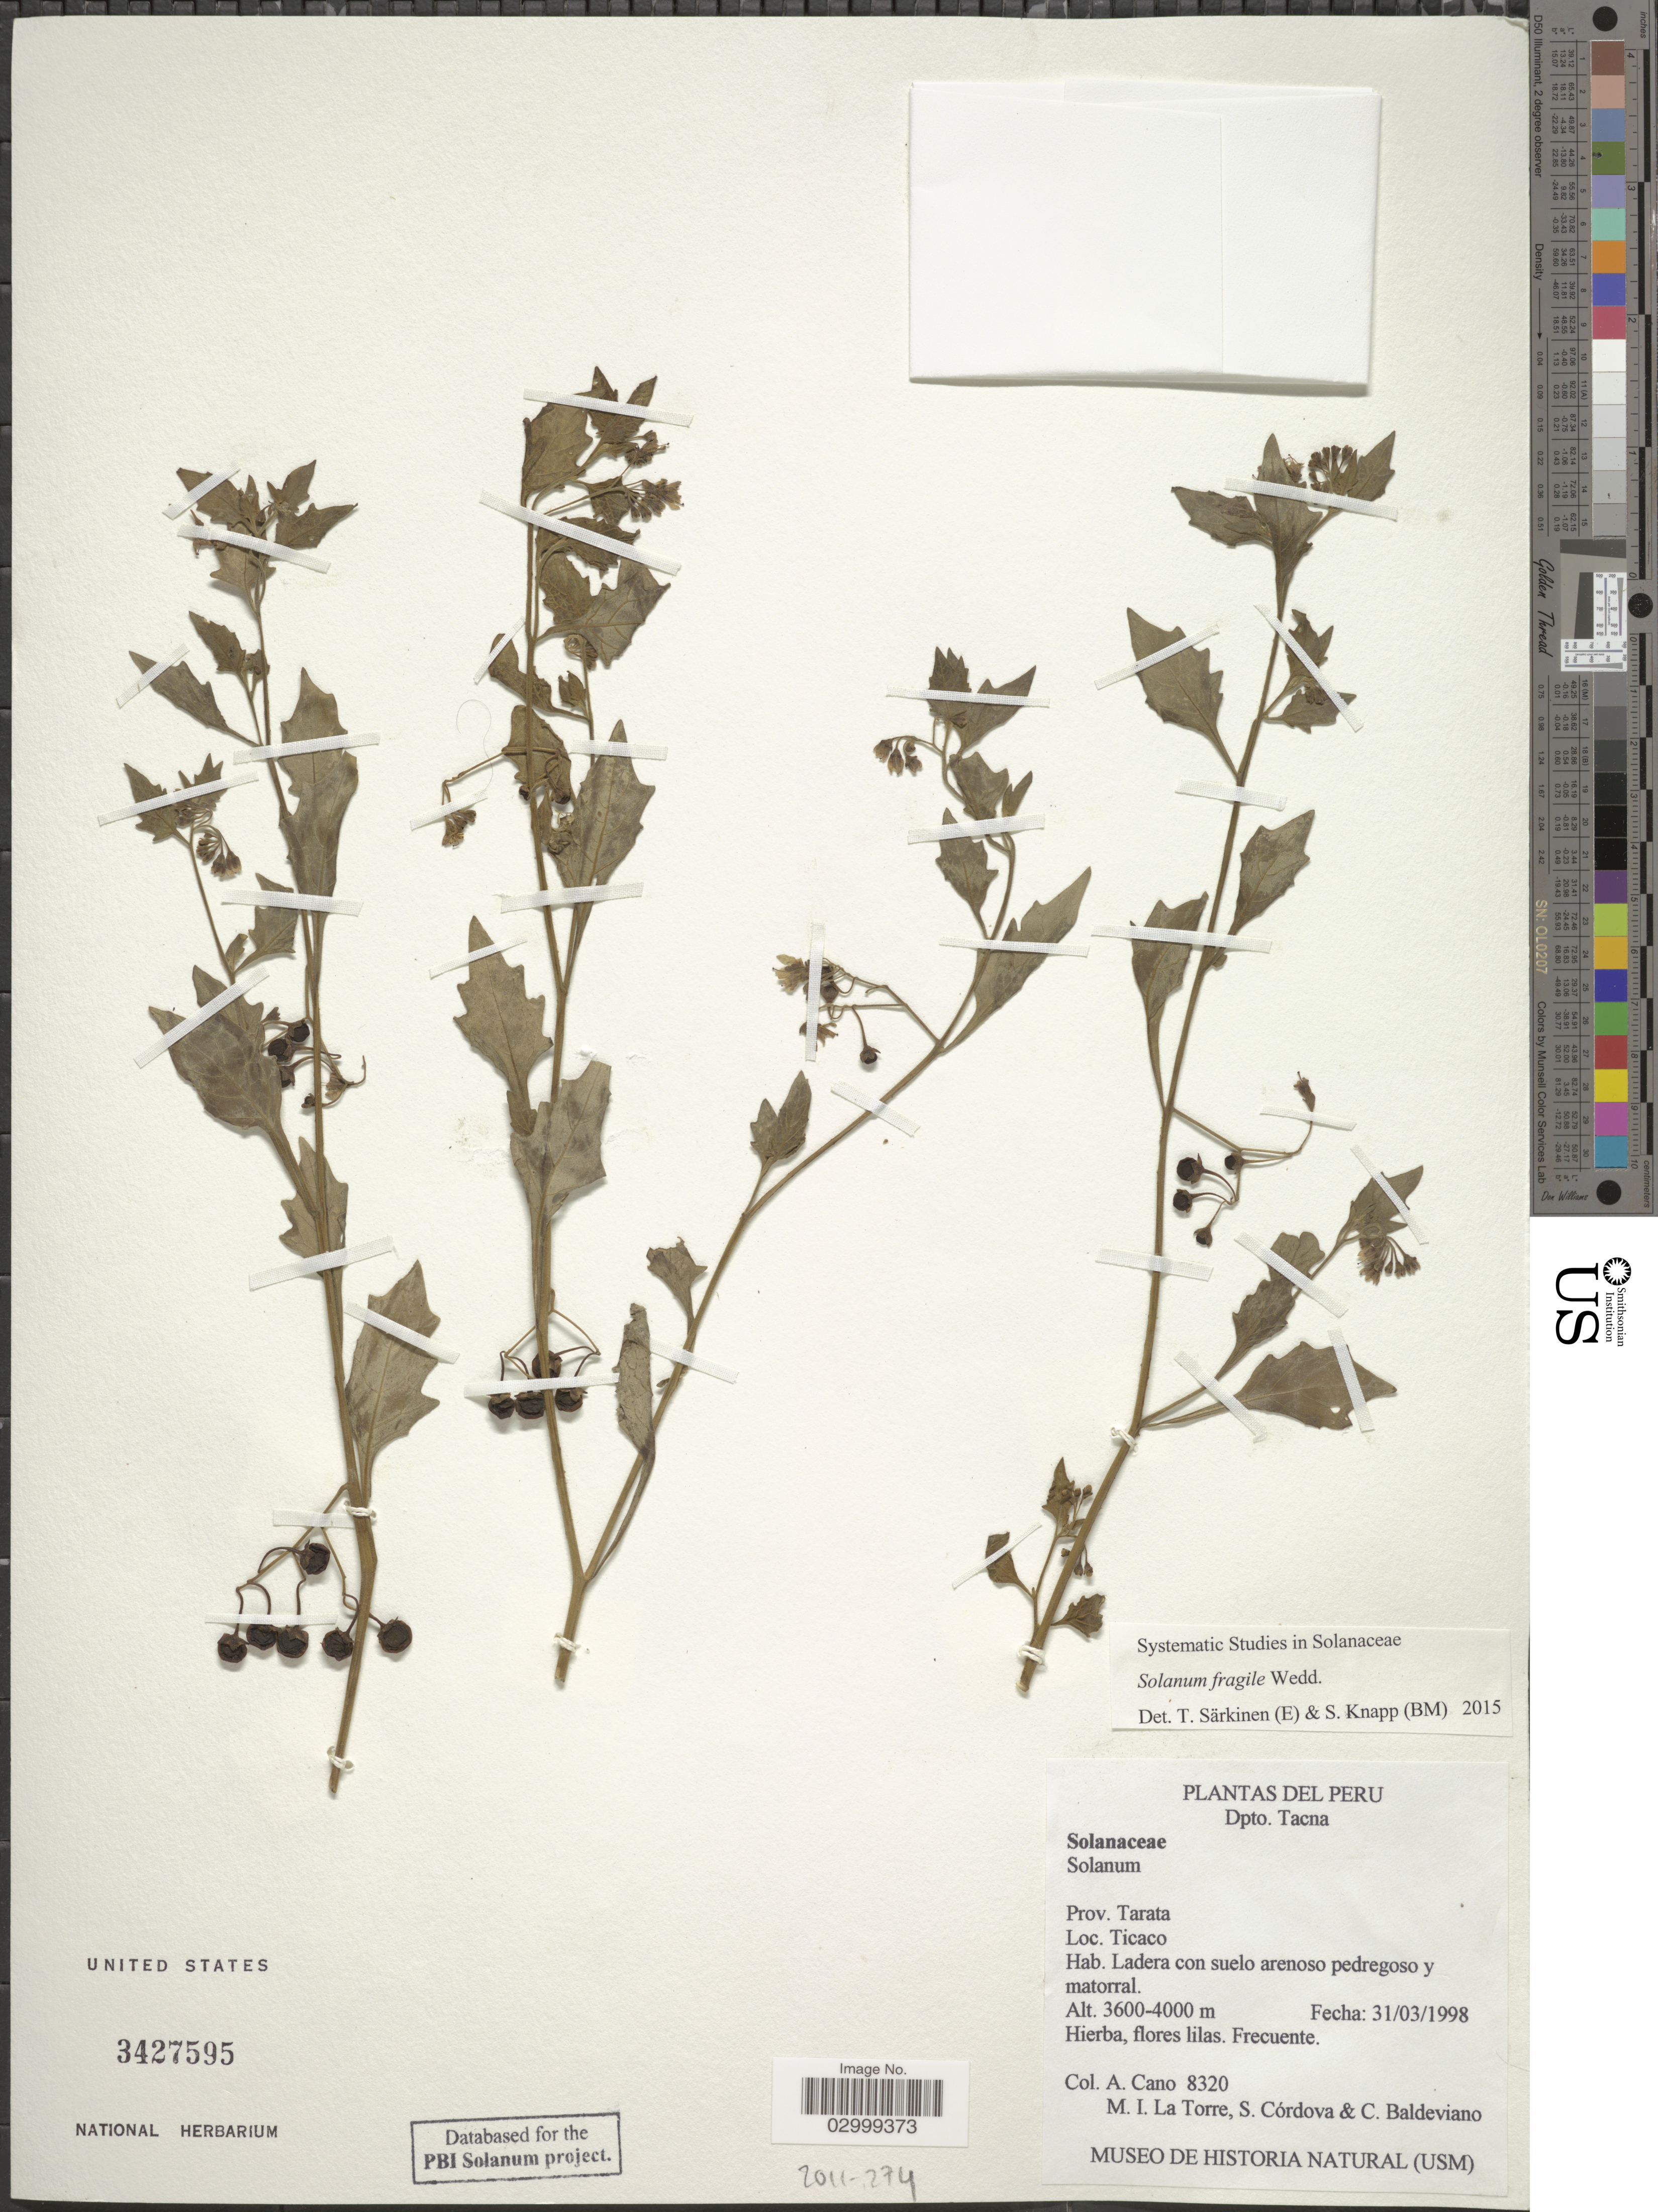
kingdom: Plantae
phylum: Tracheophyta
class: Magnoliopsida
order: Solanales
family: Solanaceae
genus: Solanum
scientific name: Solanum fragile C. Wright ex Griseb., nom. illeg.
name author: C. Wright ex Griseb.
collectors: A. Cano, M. La Torre, S. Cordova & C. Baldeviano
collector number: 8320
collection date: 1998-03-31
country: Peru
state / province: Tacna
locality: Dpto. Tacna, Prov. Tarata, Ticaco.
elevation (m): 3600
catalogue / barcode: US 3427595